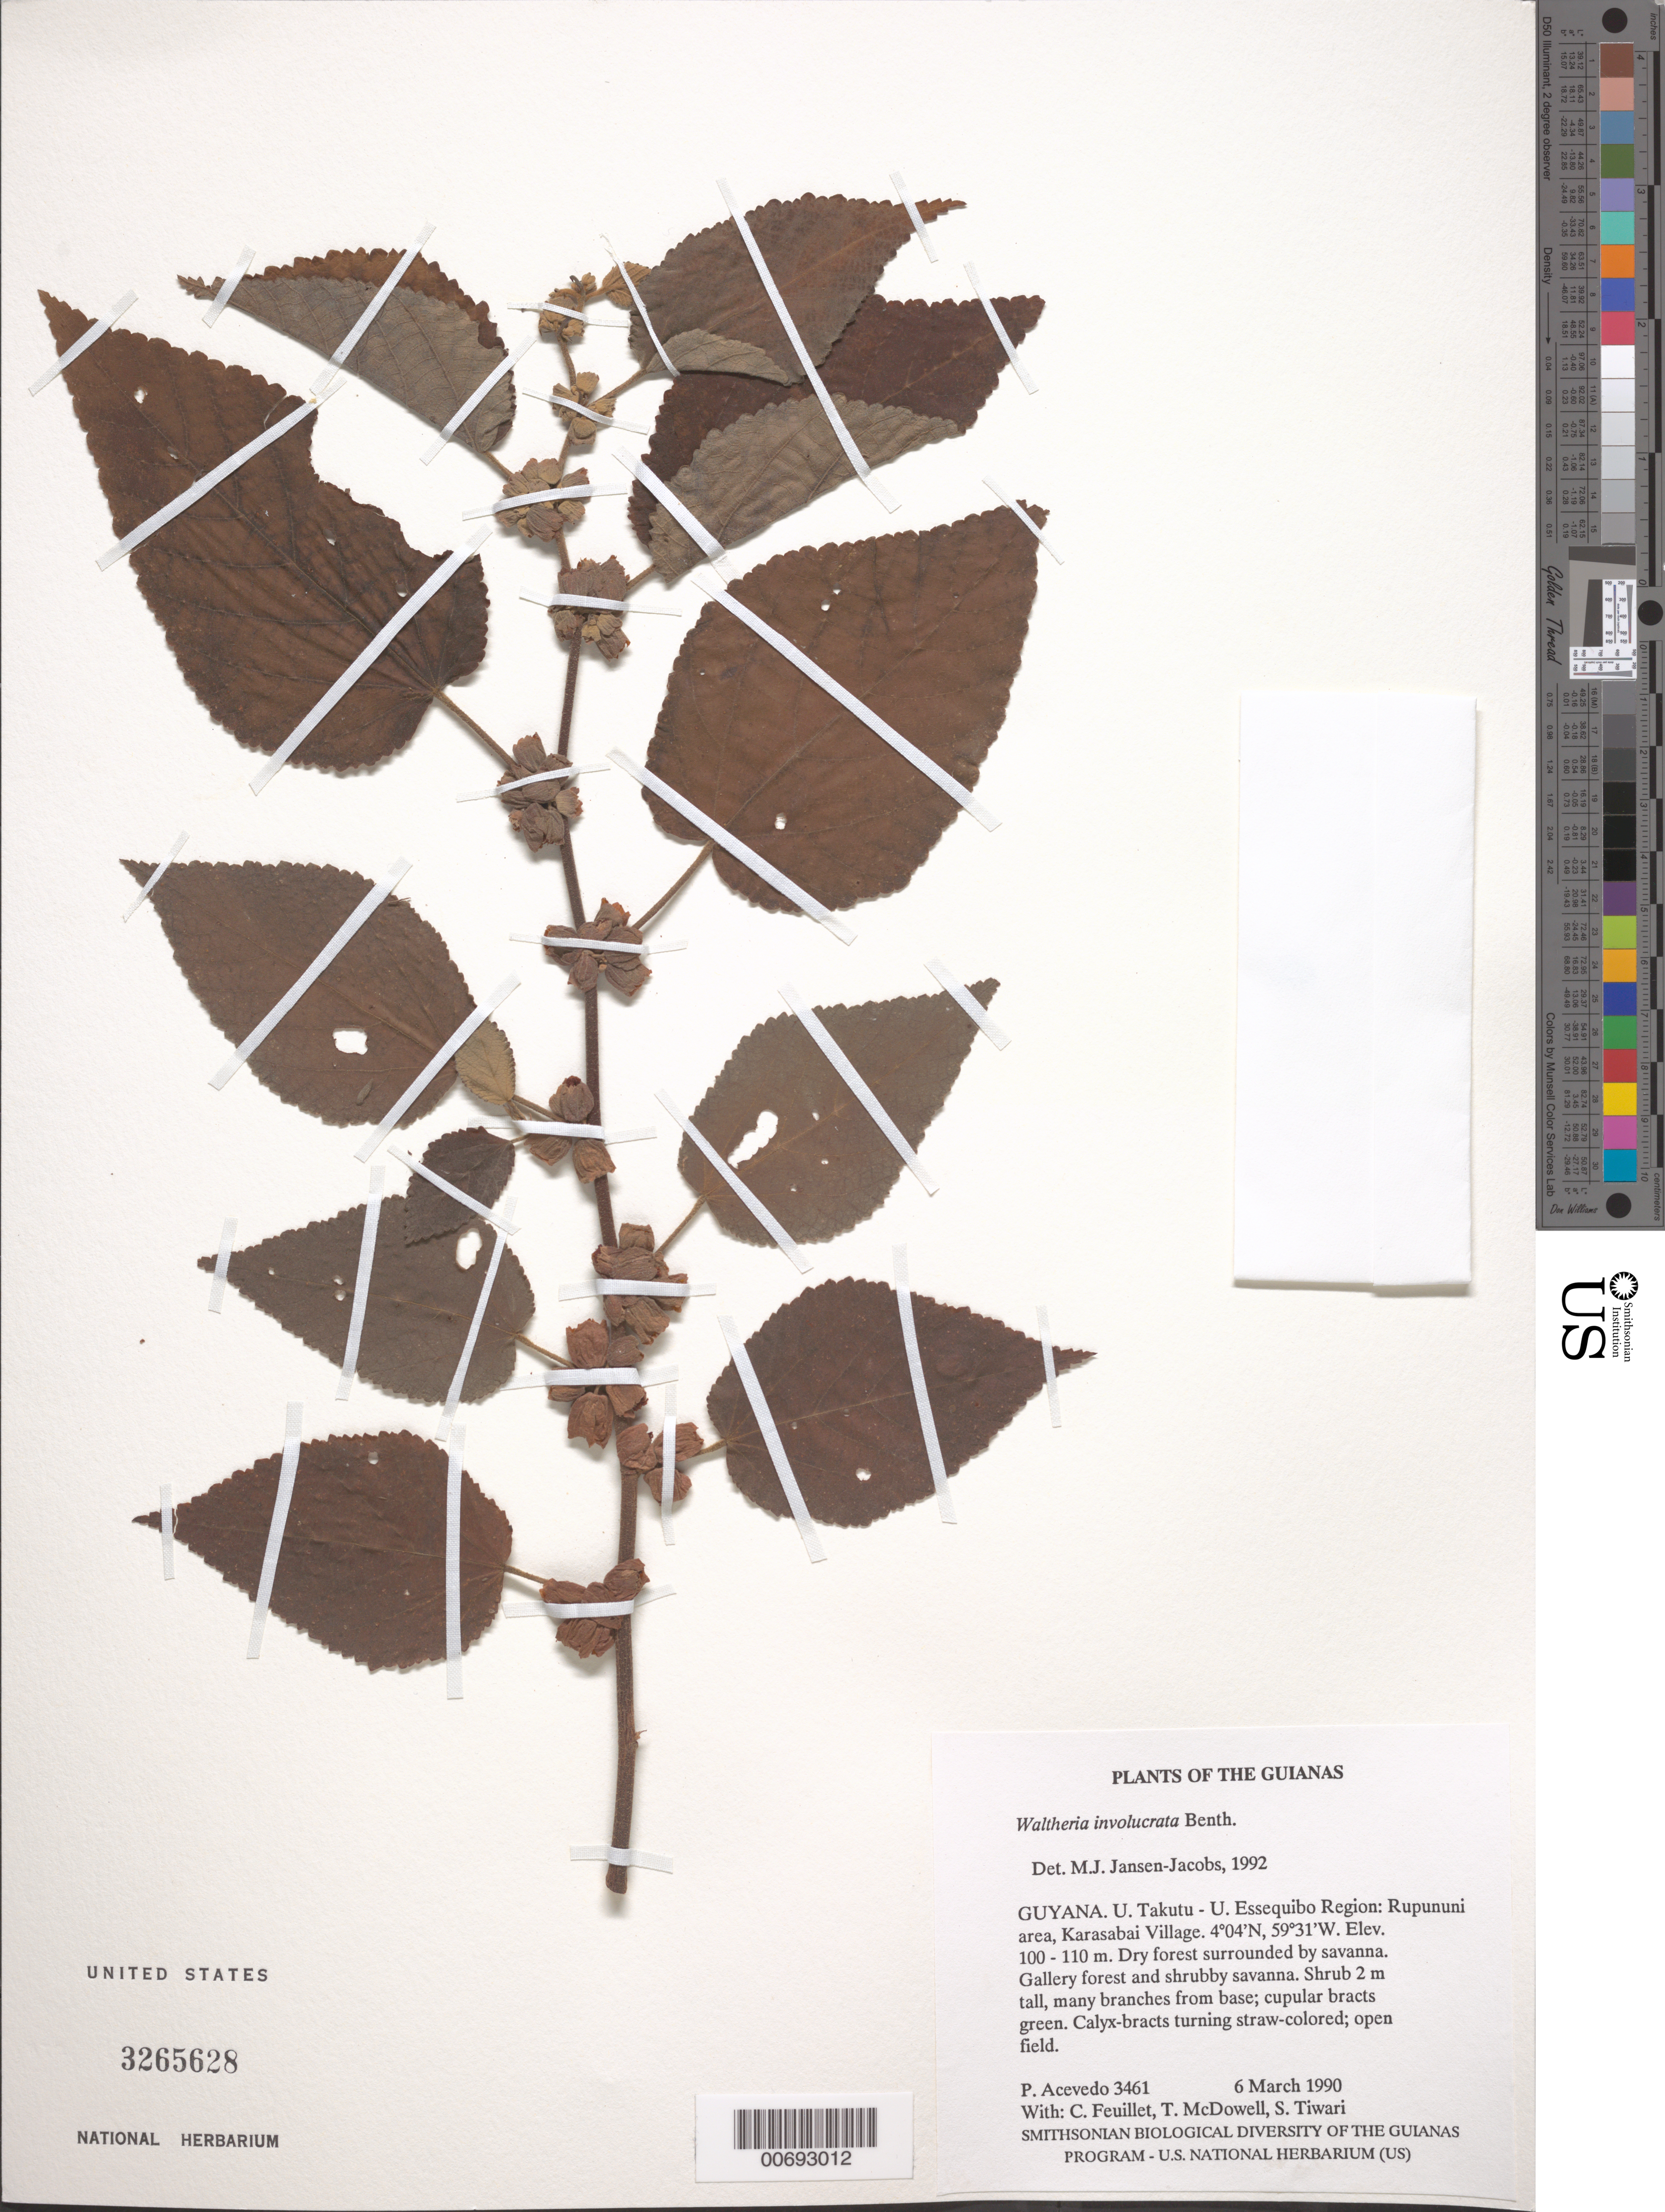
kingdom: Plantae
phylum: Tracheophyta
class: Magnoliopsida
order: Malvales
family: Malvaceae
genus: Waltheria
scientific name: Waltheria involucrata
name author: Benth.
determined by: Jansen-Jacobs, M. J., (U), Nationaal Herbarium Nederland, Utrecht University branch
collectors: P. Acevedo-Rodr., C. Feuillet, T. McDowell & S. Tiwari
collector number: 3461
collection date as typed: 06 Mar 1990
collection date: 1990-03-06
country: Guyana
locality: U. Takutu - U. Essequibo. Rupununi area, Karasabai Village.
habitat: Dry forest surrounded by savanna. Gallery forest and shrubby savanna.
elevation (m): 100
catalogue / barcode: US 3265628